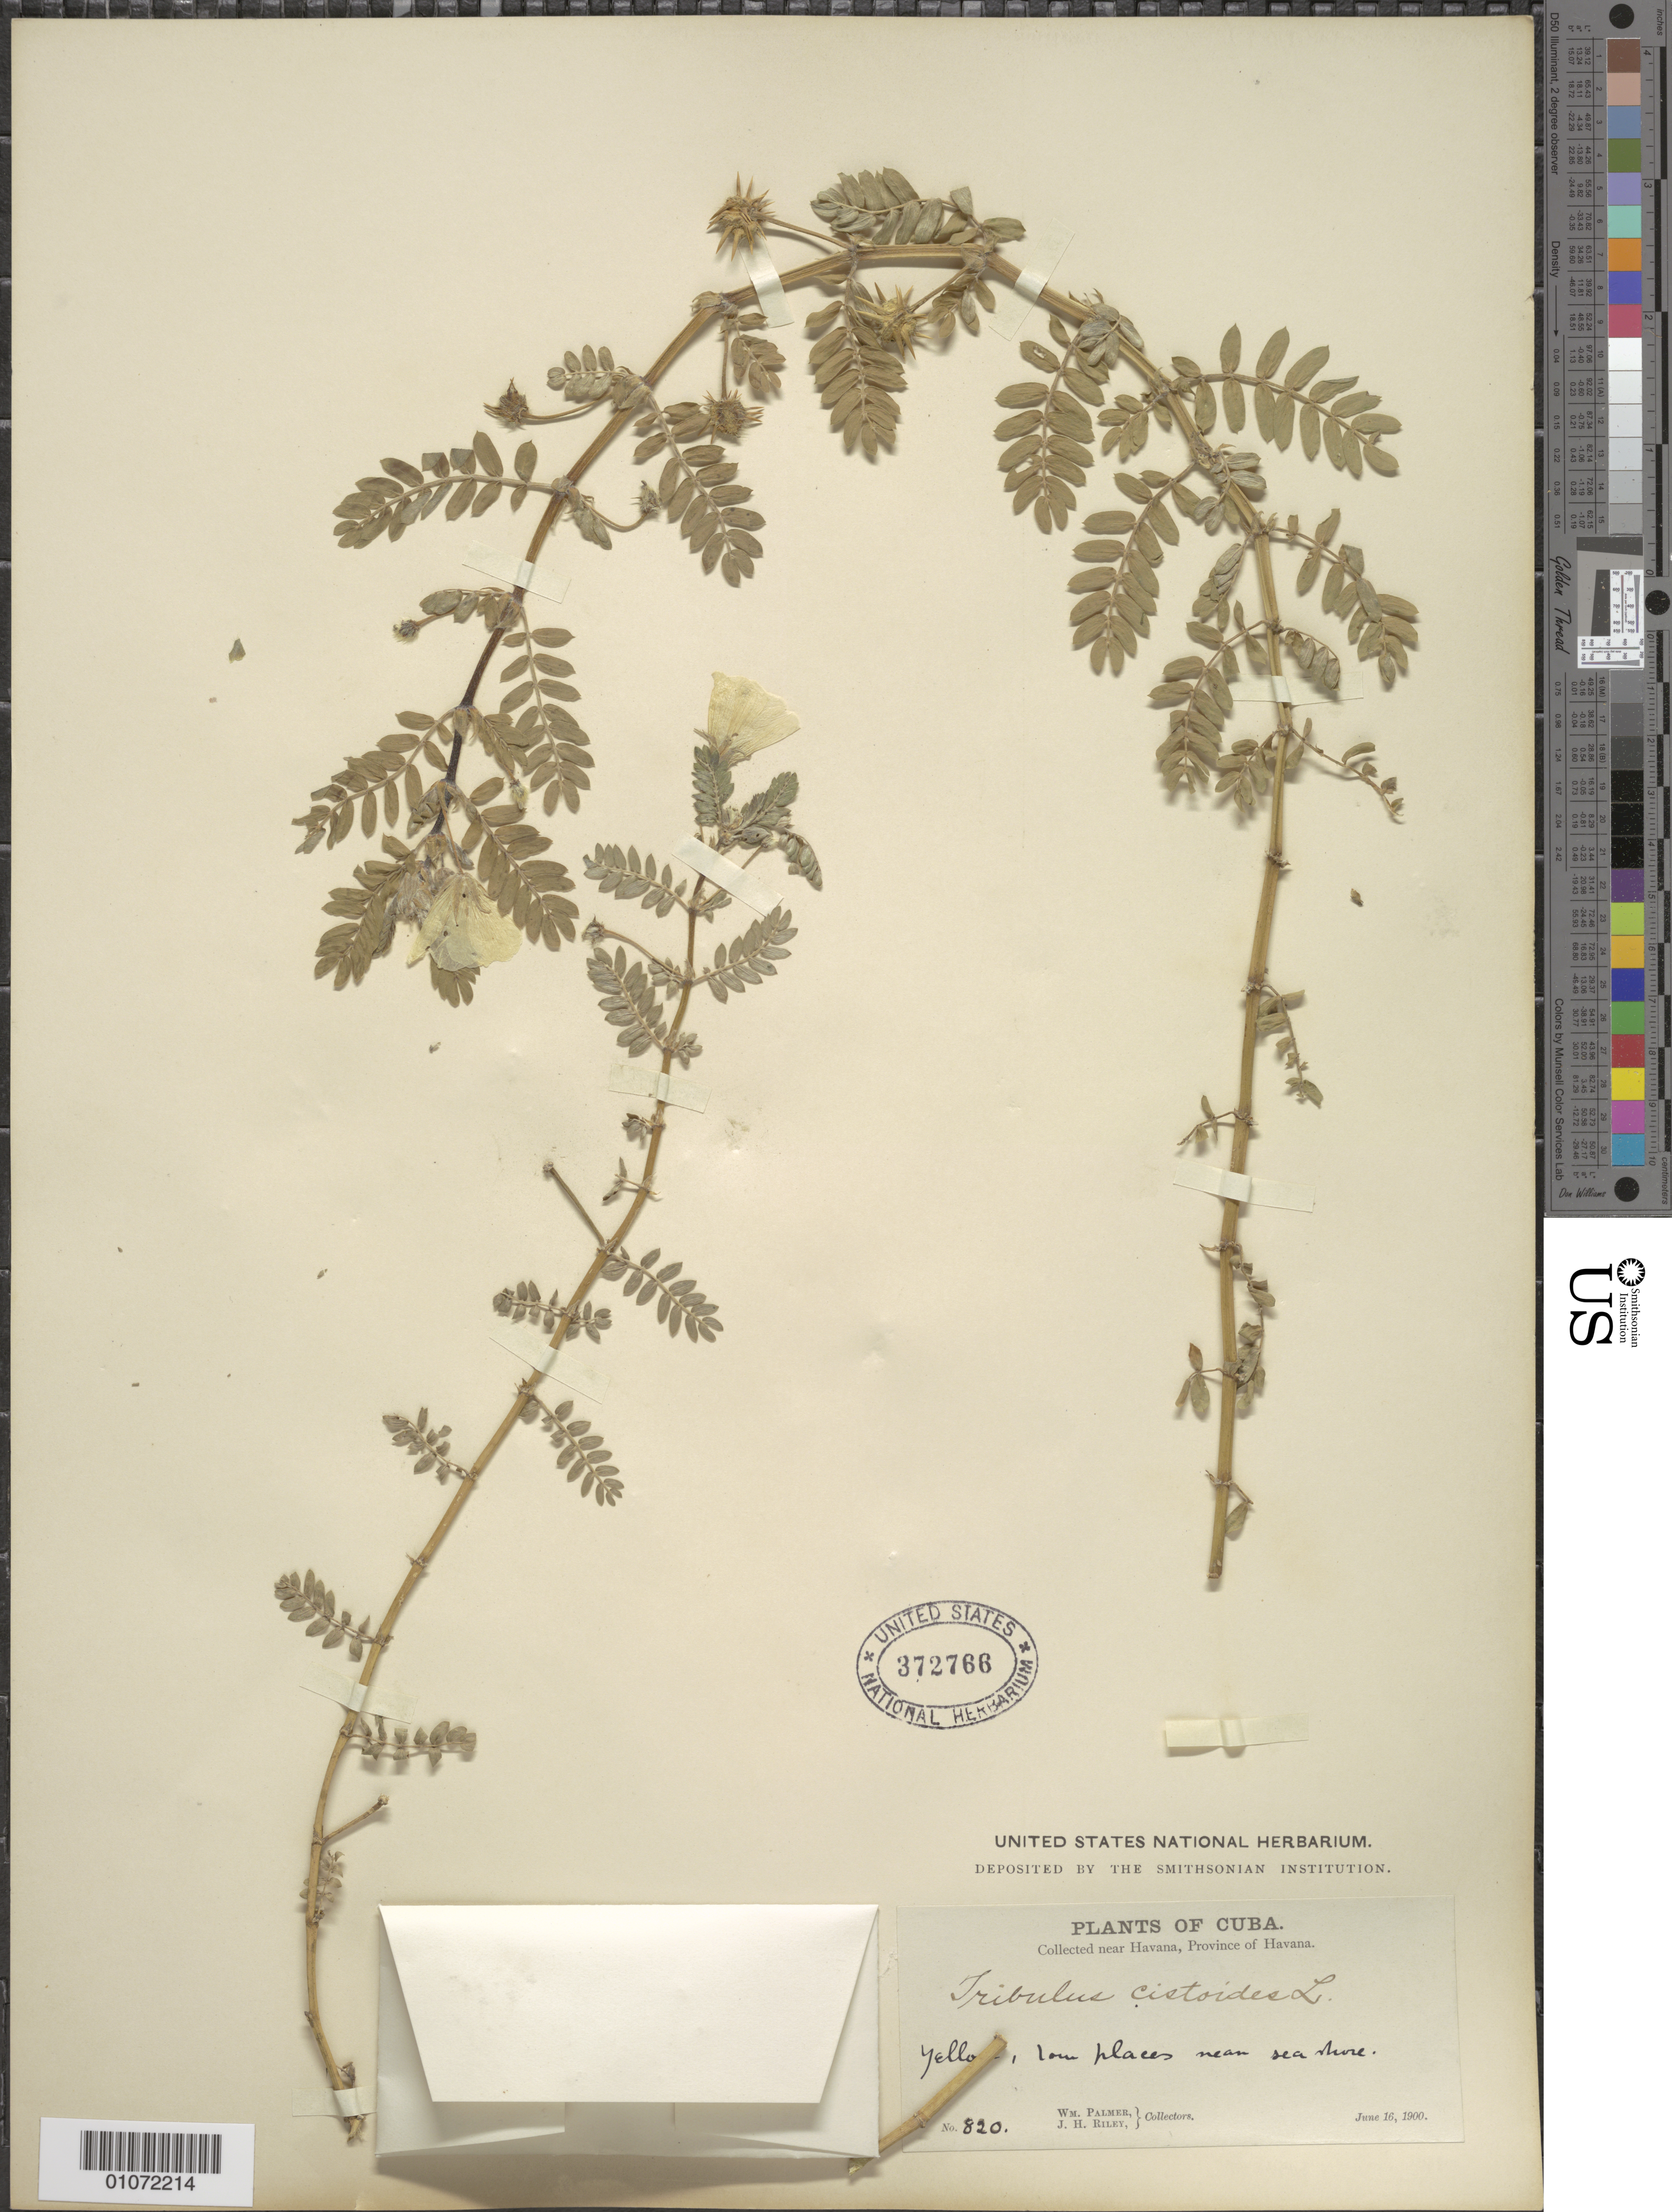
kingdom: Plantae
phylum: Tracheophyta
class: Magnoliopsida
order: Zygophyllales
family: Zygophyllaceae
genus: Tribulus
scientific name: Tribulus cistoides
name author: L.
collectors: W. Palmer & J. H. Riley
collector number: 820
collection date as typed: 16 Jun 1900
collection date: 1900-06-16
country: Cuba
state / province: La Habana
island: Cuba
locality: La Habana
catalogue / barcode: US 372766